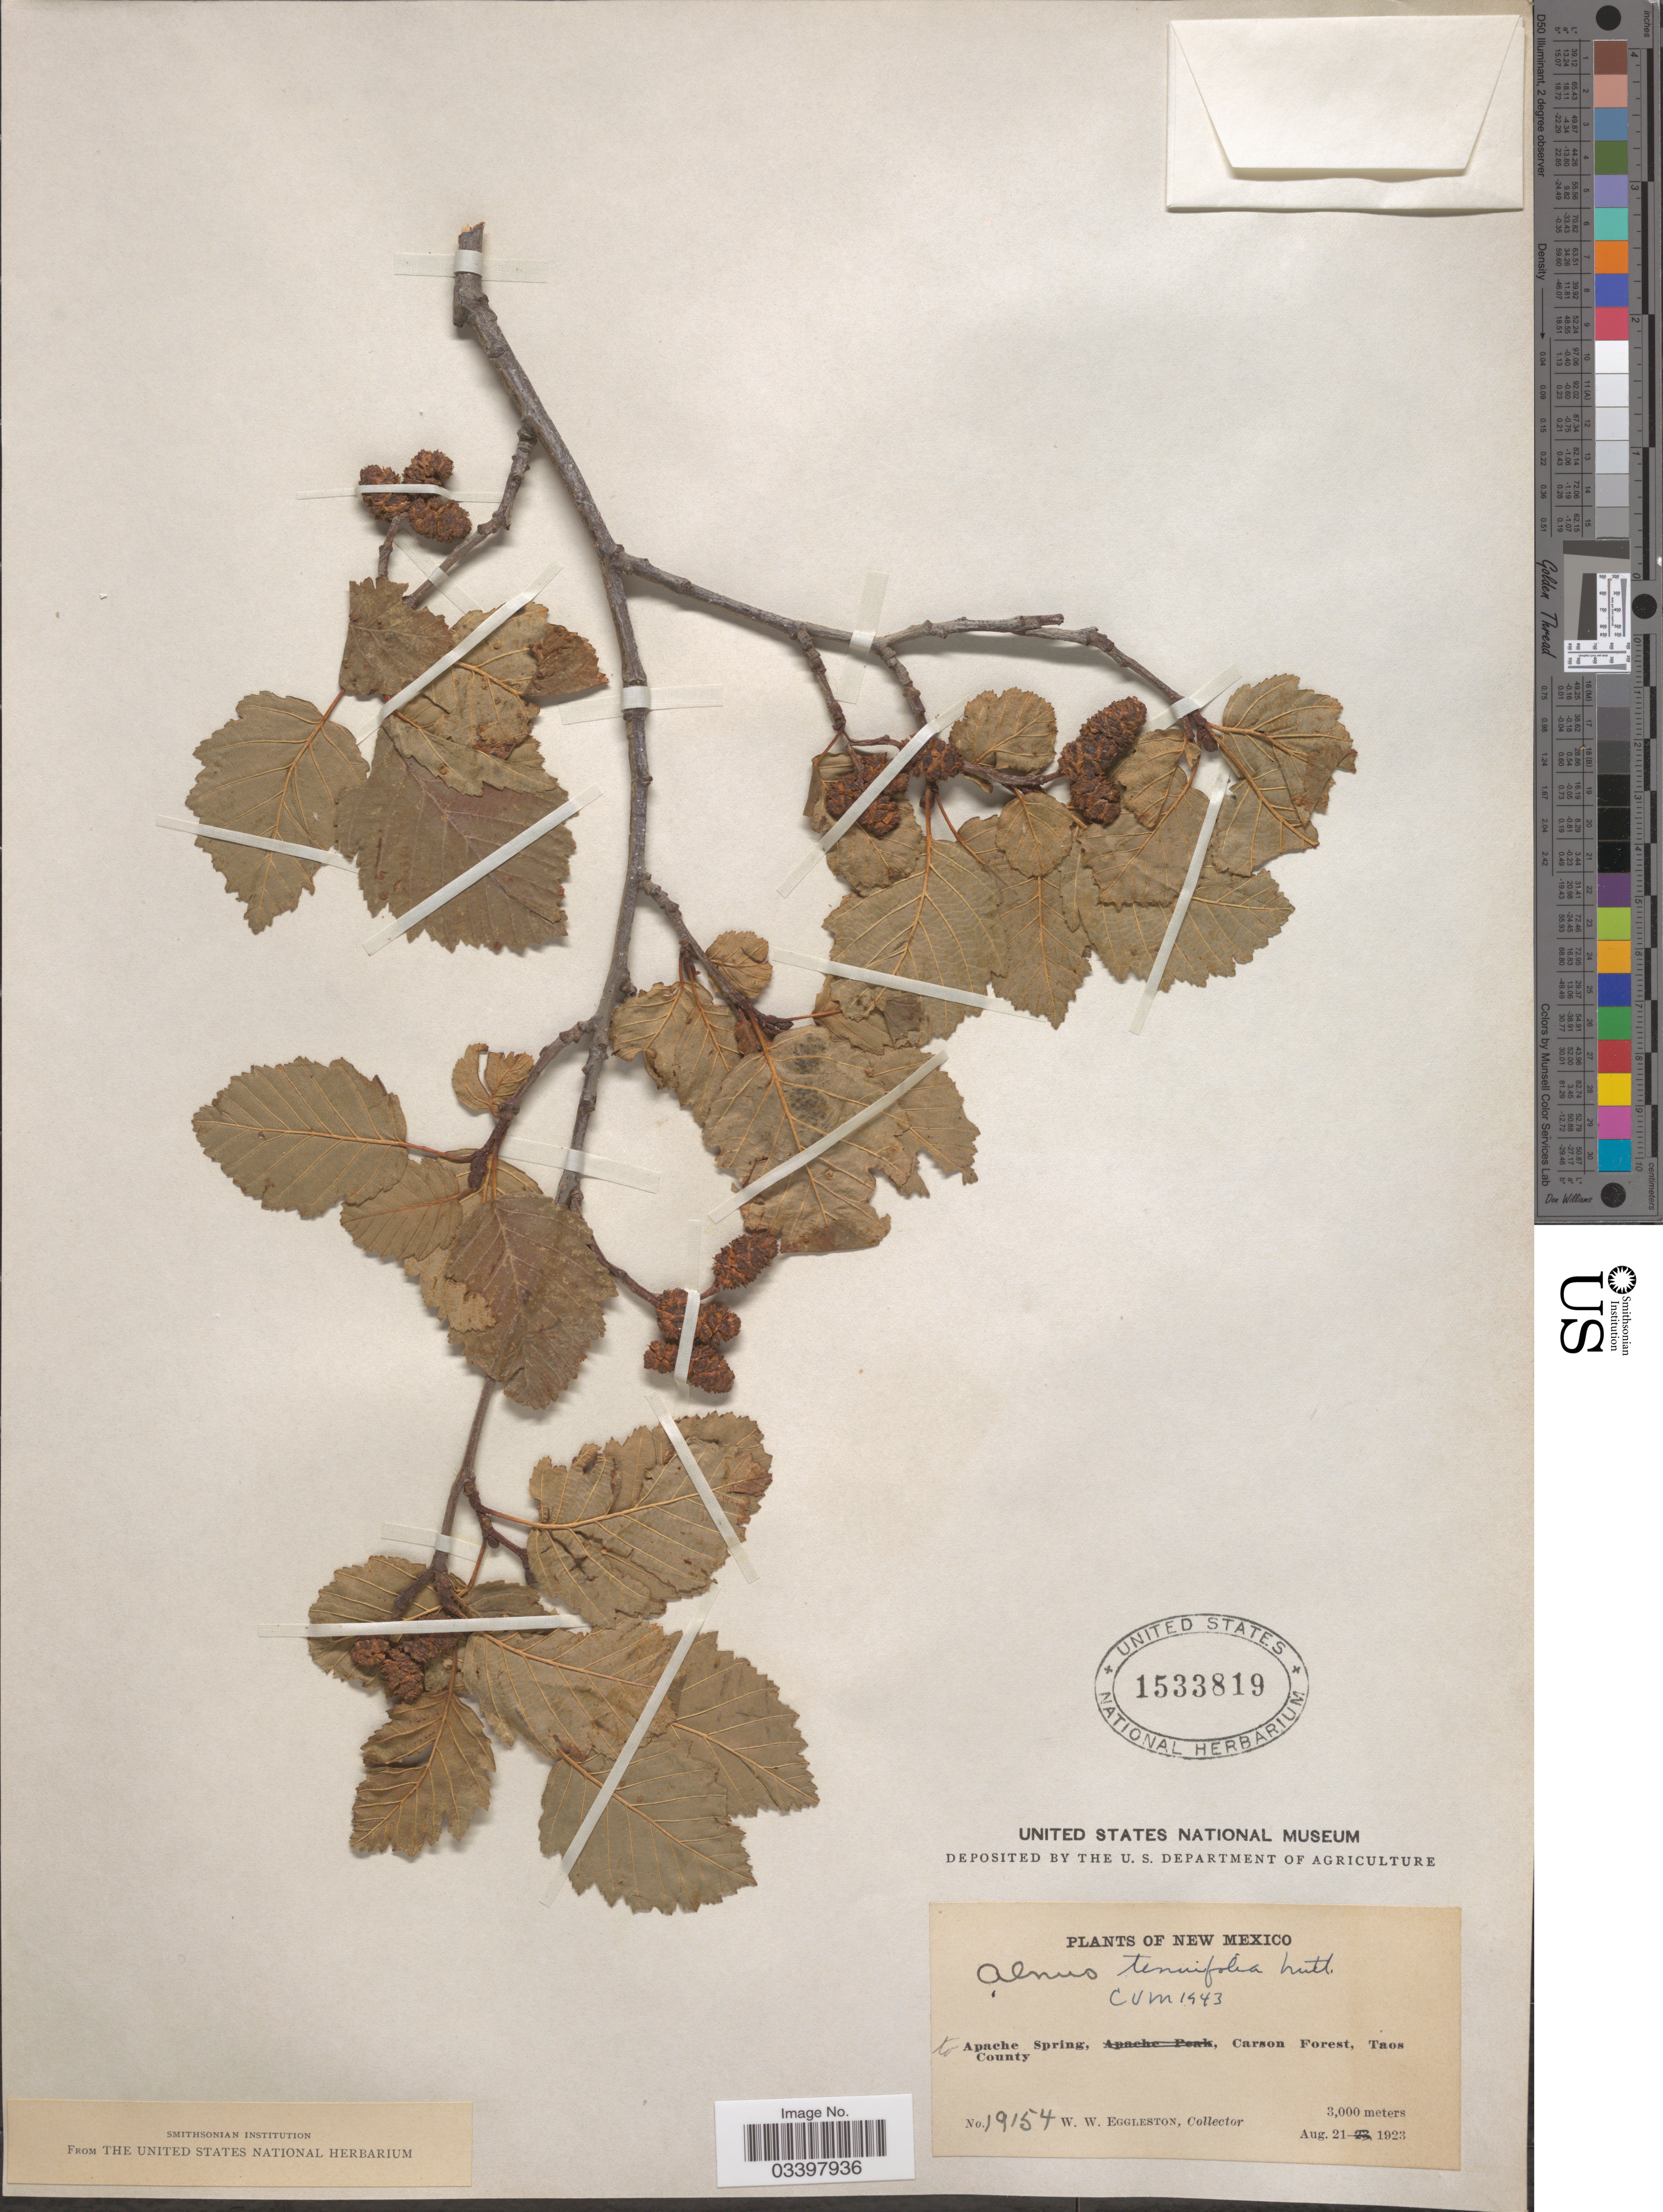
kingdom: Plantae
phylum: Tracheophyta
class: Magnoliopsida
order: Fagales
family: Betulaceae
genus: Alnus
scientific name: Alnus incana subsp. tenuifolia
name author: (Nutt.) Breitung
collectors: W. W. Eggleston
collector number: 19154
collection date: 1923-08-21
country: United States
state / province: New Mexico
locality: To Apache Spring, Carson Forest, Taos County.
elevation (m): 3000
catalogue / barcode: US 1533819